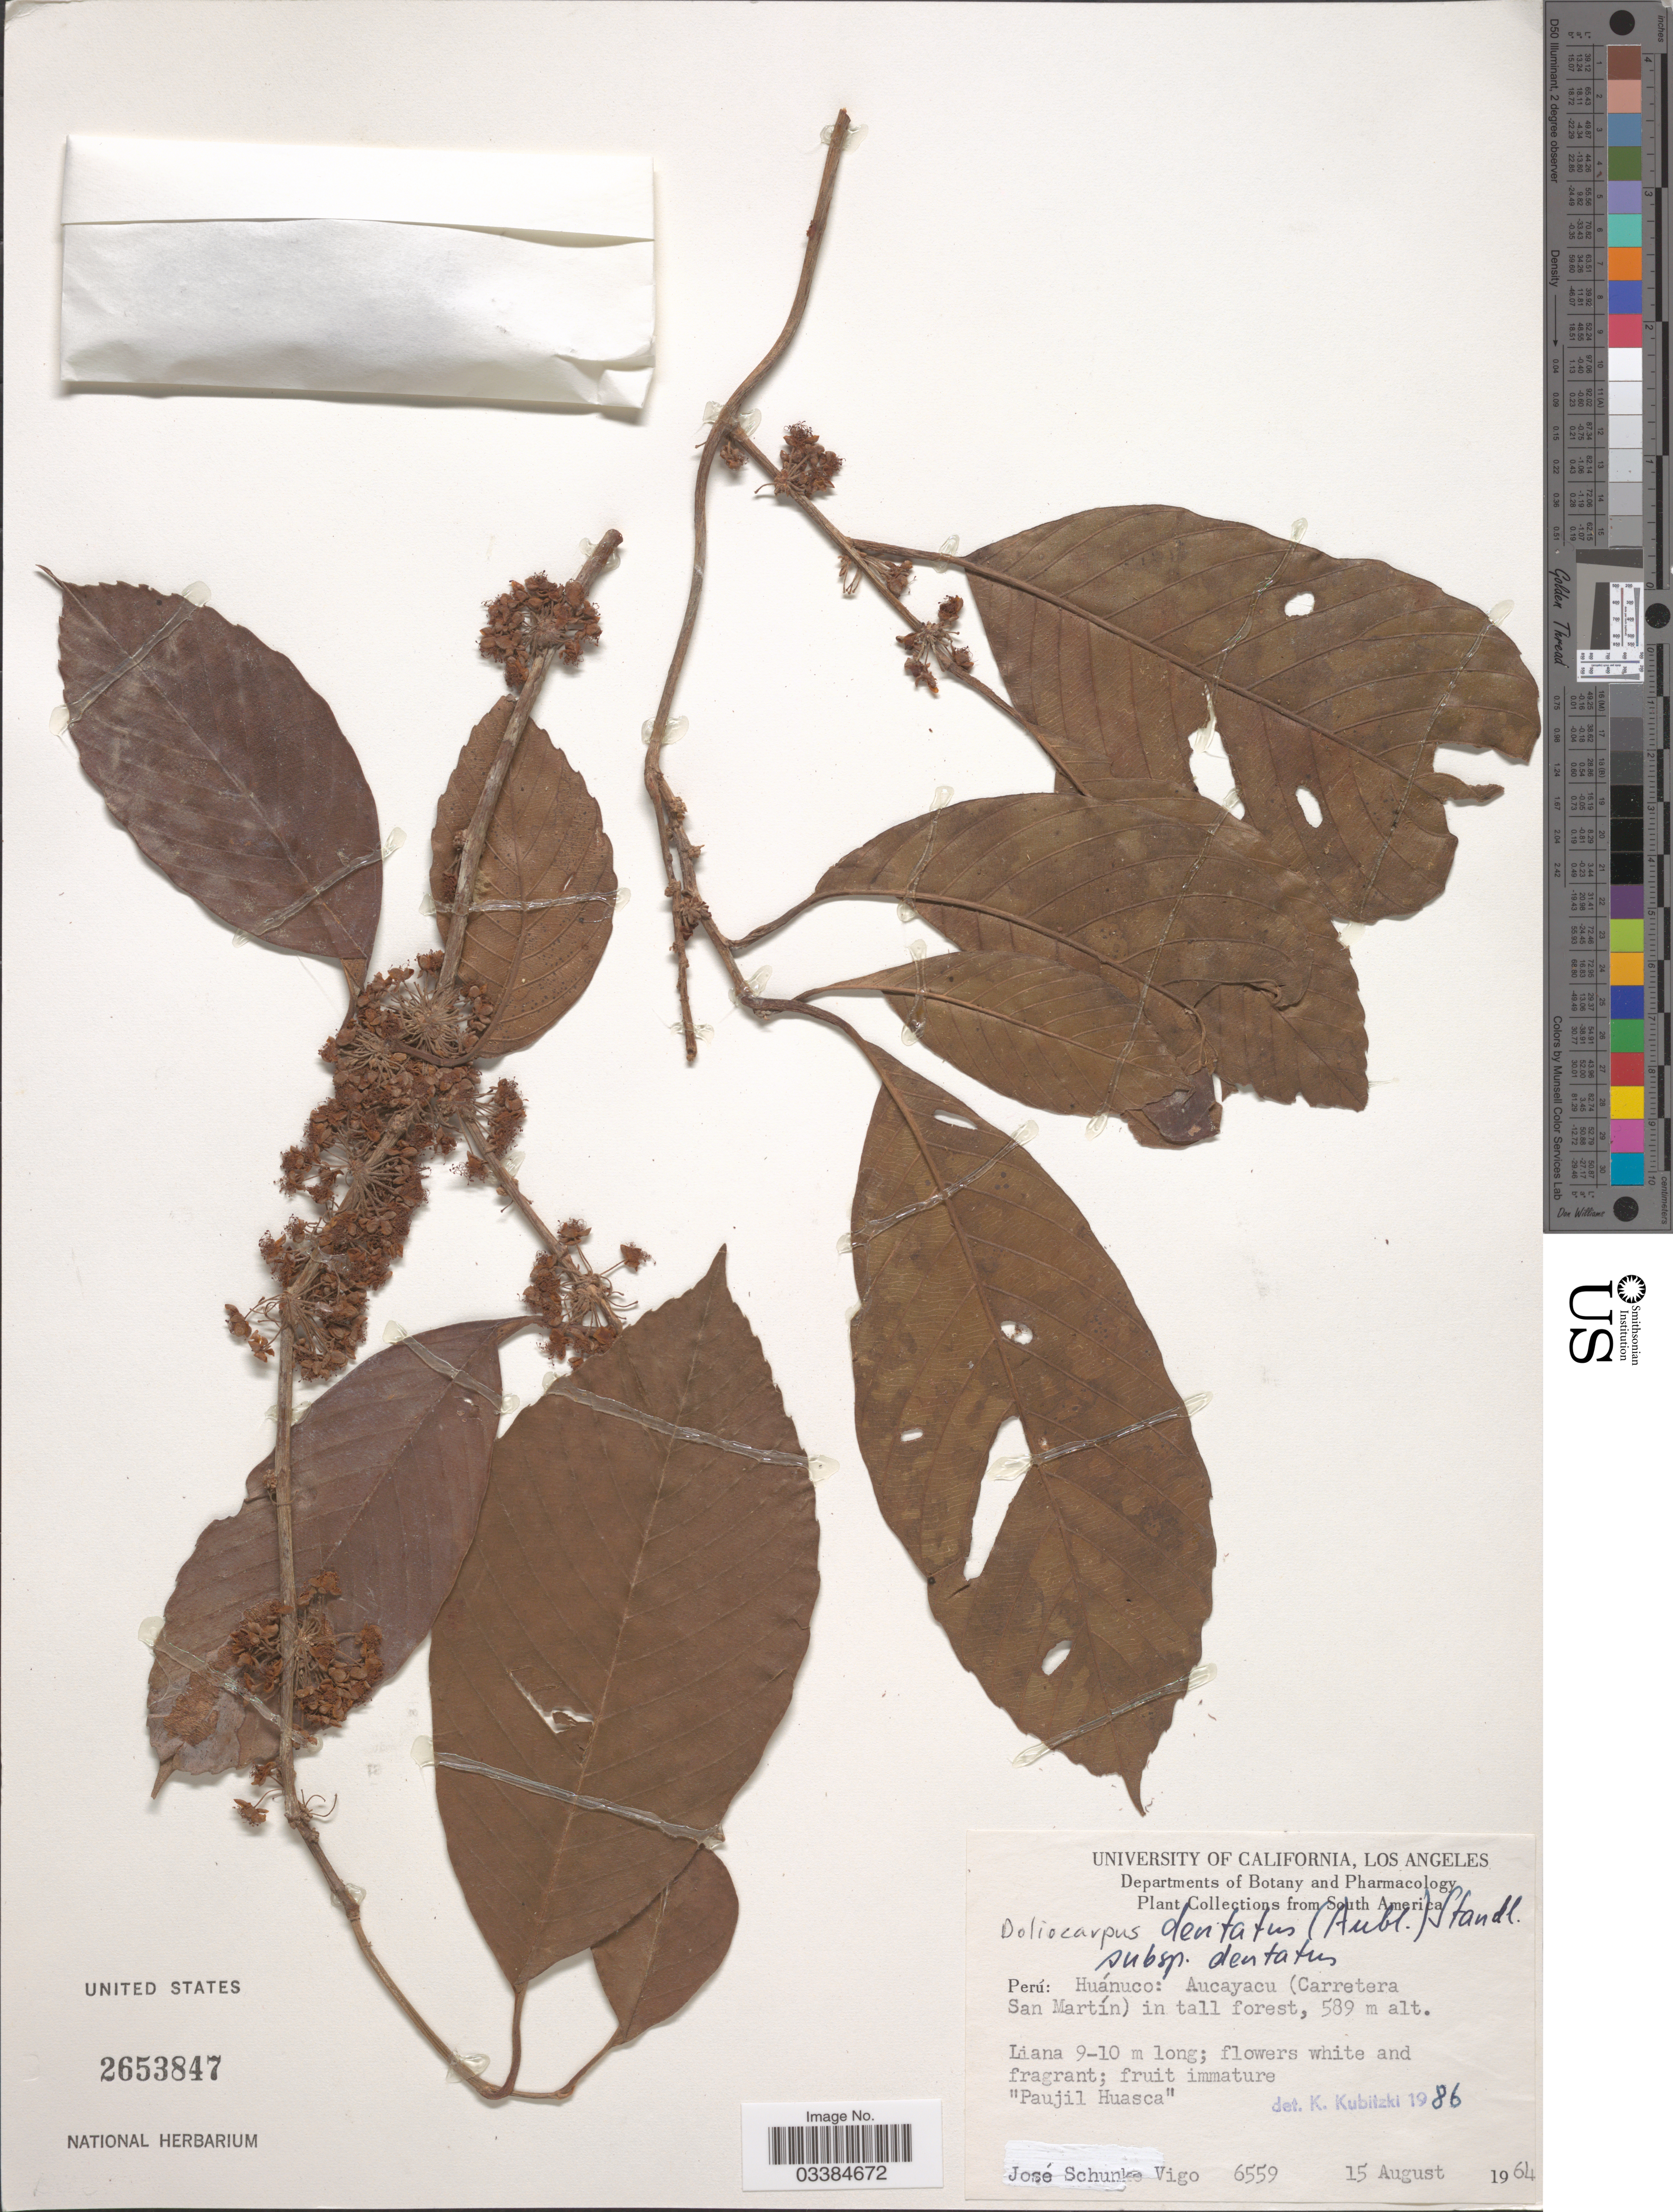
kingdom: Plantae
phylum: Tracheophyta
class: Magnoliopsida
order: Dilleniales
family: Dilleniaceae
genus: Doliocarpus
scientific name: Doliocarpus dentatus subsp. dentatus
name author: (Aubl.) Standl.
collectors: J. Schunke Vigo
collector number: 6559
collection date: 1964-08-15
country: Peru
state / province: Huánuco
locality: Aucayacu (Carretera San Martín) in tall forest.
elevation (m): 589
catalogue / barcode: US 2653847